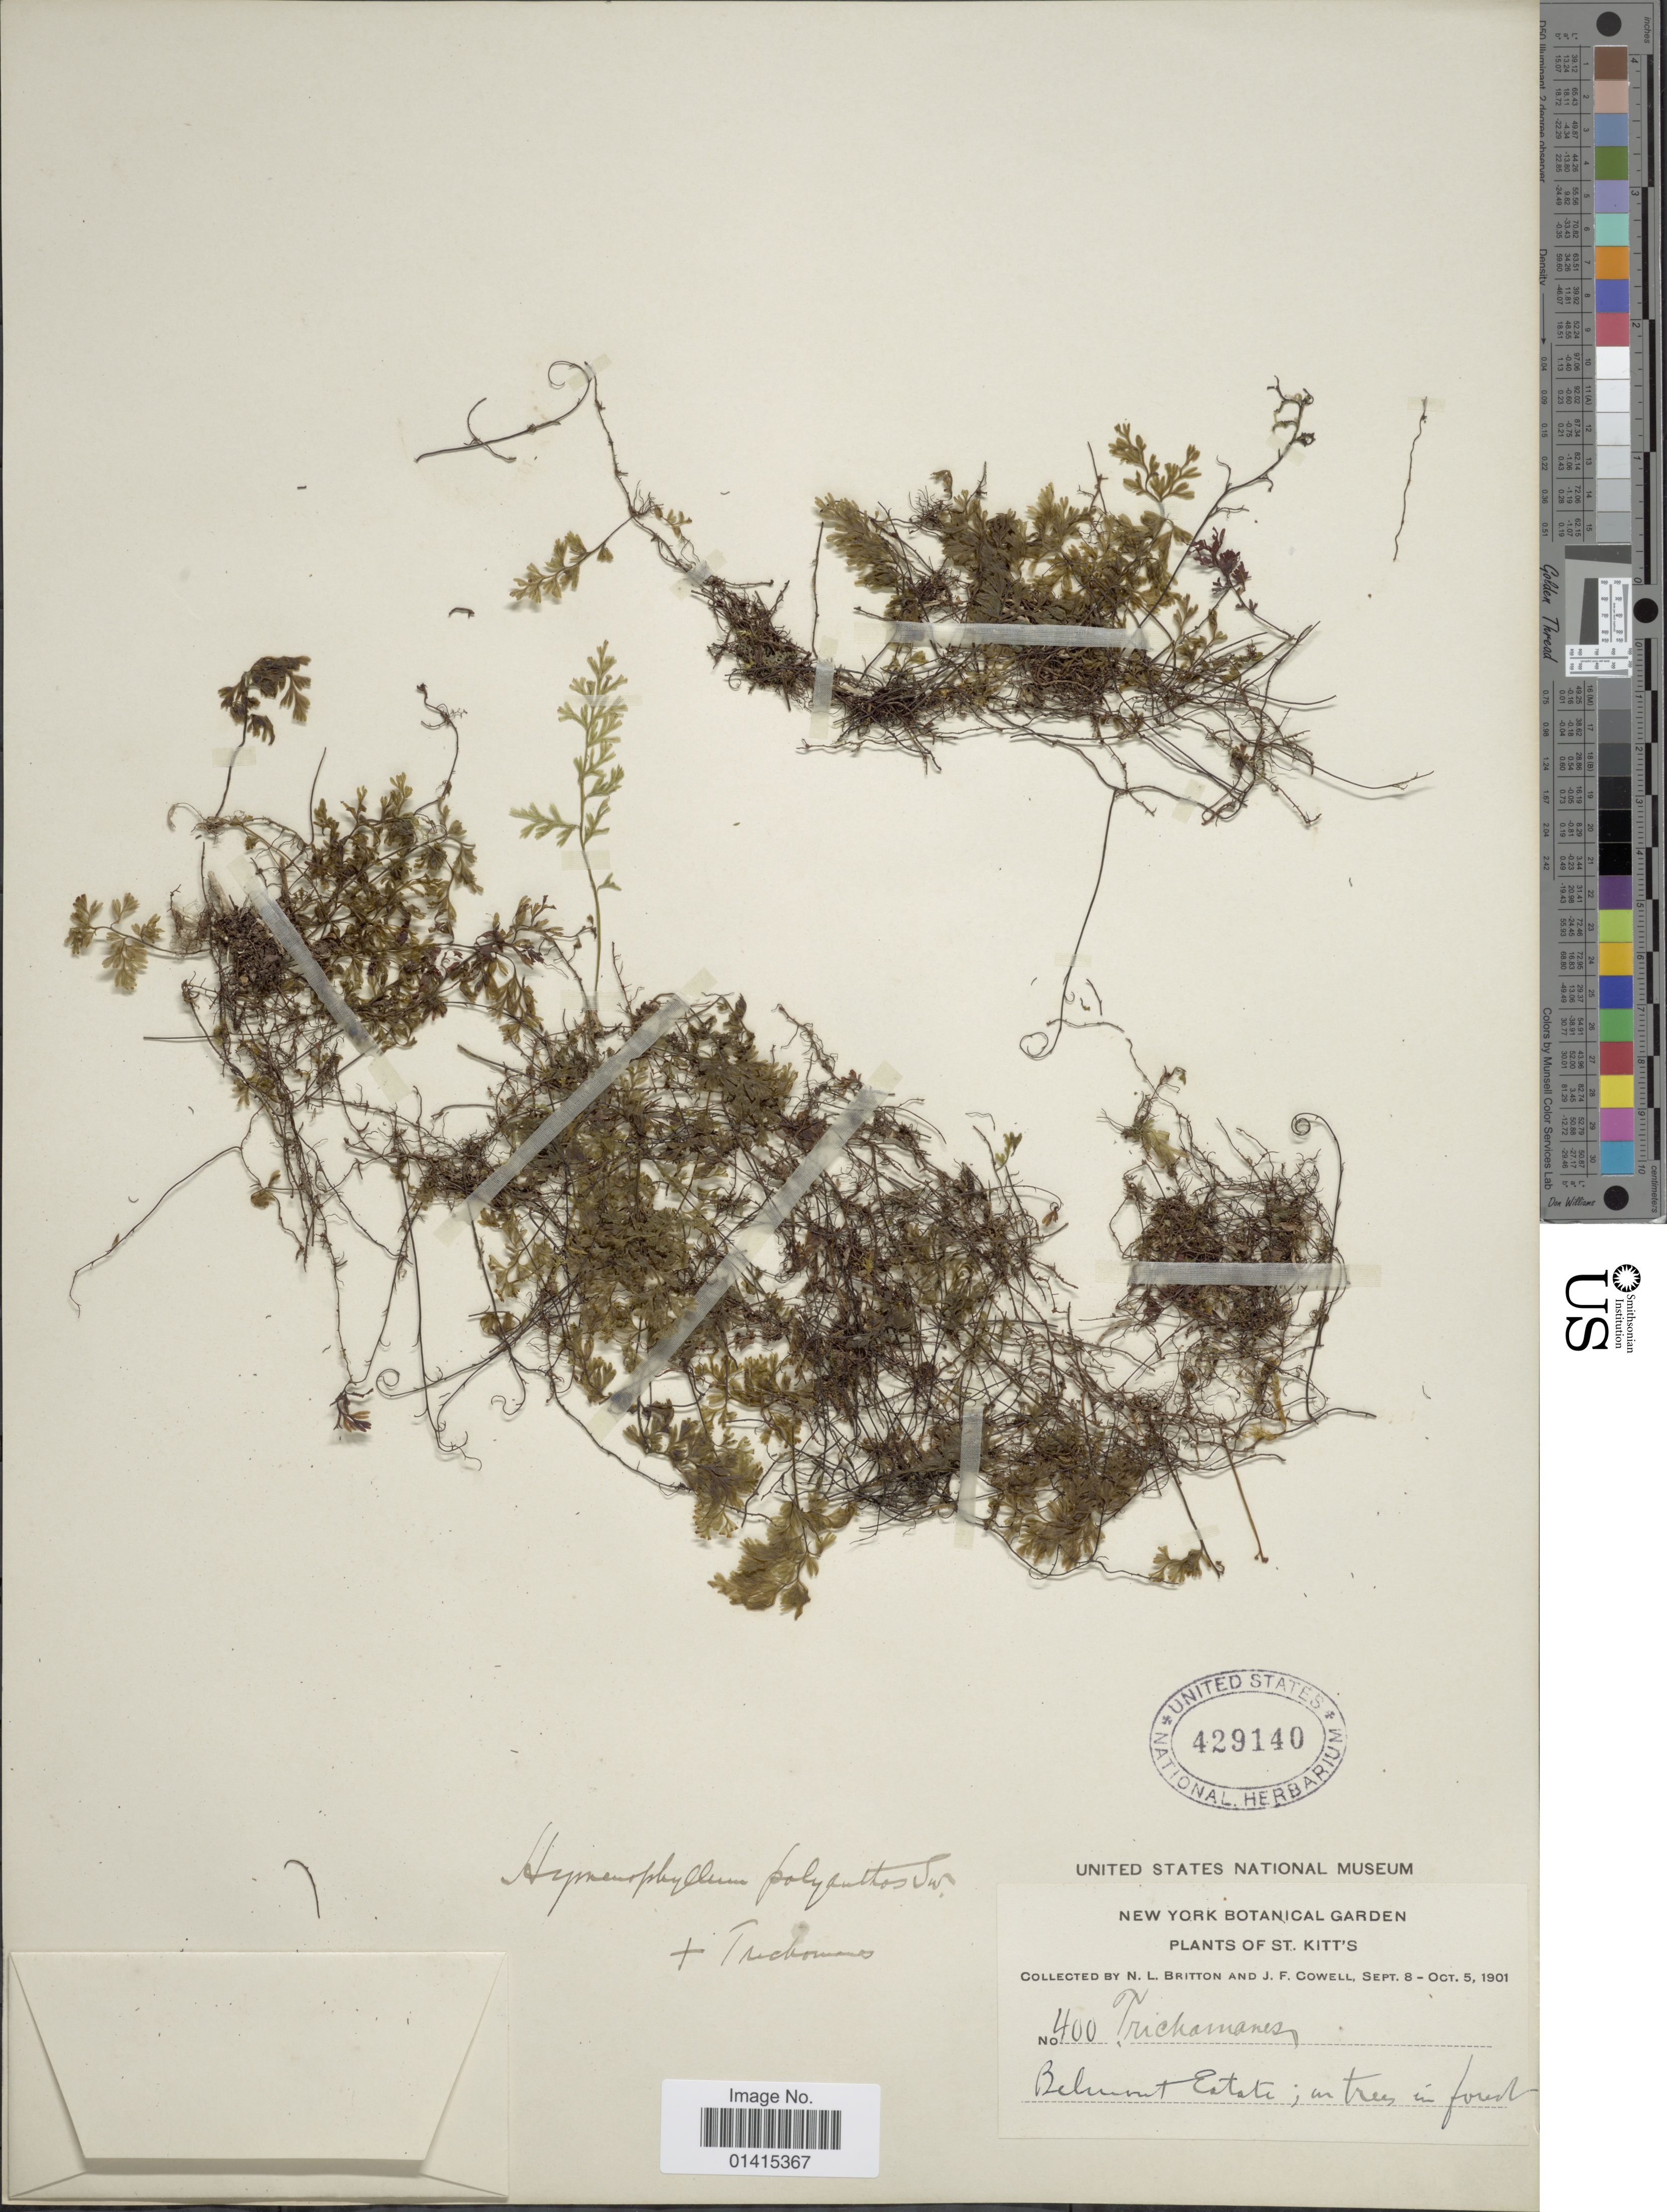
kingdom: Plantae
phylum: Tracheophyta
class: Polypodiopsida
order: Hymenophyllales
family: Hymenophyllaceae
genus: Hymenophyllum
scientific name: Hymenophyllum polyanthos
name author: (Sw.) Sw.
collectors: N. Britton & J. F. Cowell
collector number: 400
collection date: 1901-09-08/1901-10-05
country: St. Christopher-Nevis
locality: St. Kitts, Belmont Estate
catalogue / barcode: US 429140